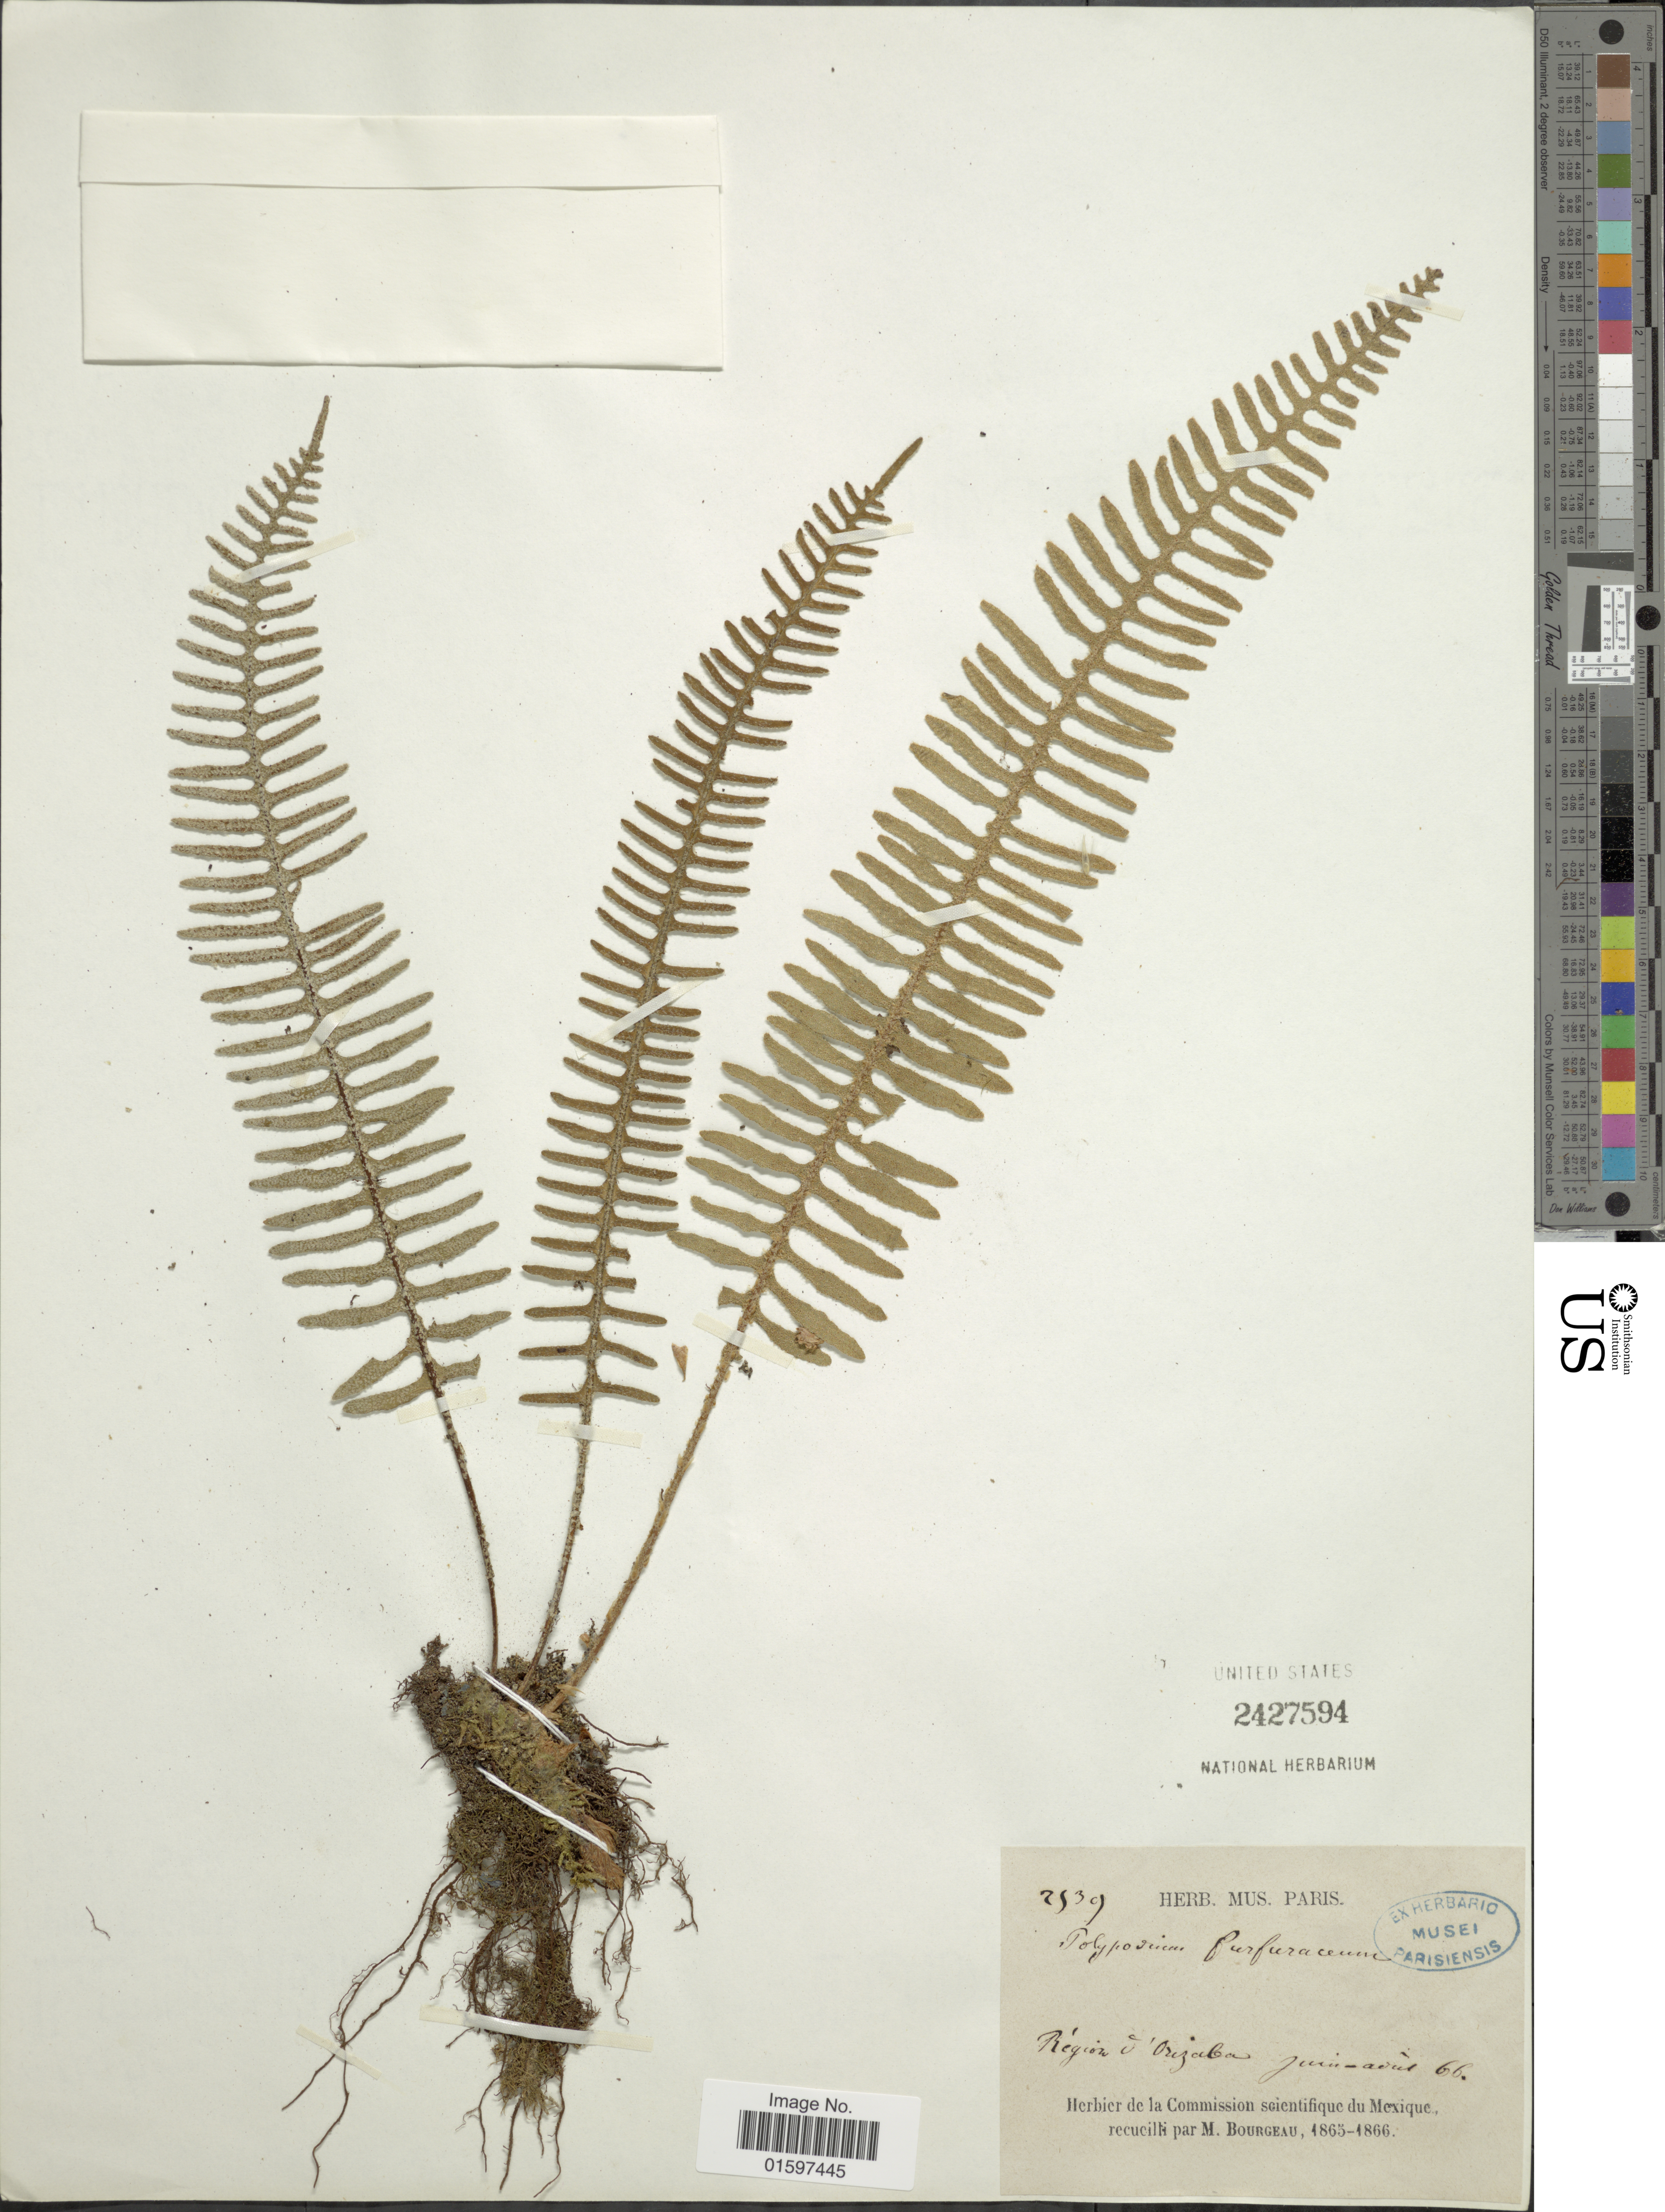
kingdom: Plantae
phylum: Tracheophyta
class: Polypodiopsida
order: Polypodiales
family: Polypodiaceae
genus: Pleopeltis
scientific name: Pleopeltis furfuracea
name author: (Schltdl. & Cham.) A.R. Sm. & Tejero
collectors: M. Bourgeau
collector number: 2539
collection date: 1865/1866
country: Mexico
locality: Région d'Orizaba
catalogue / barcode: US 2427594